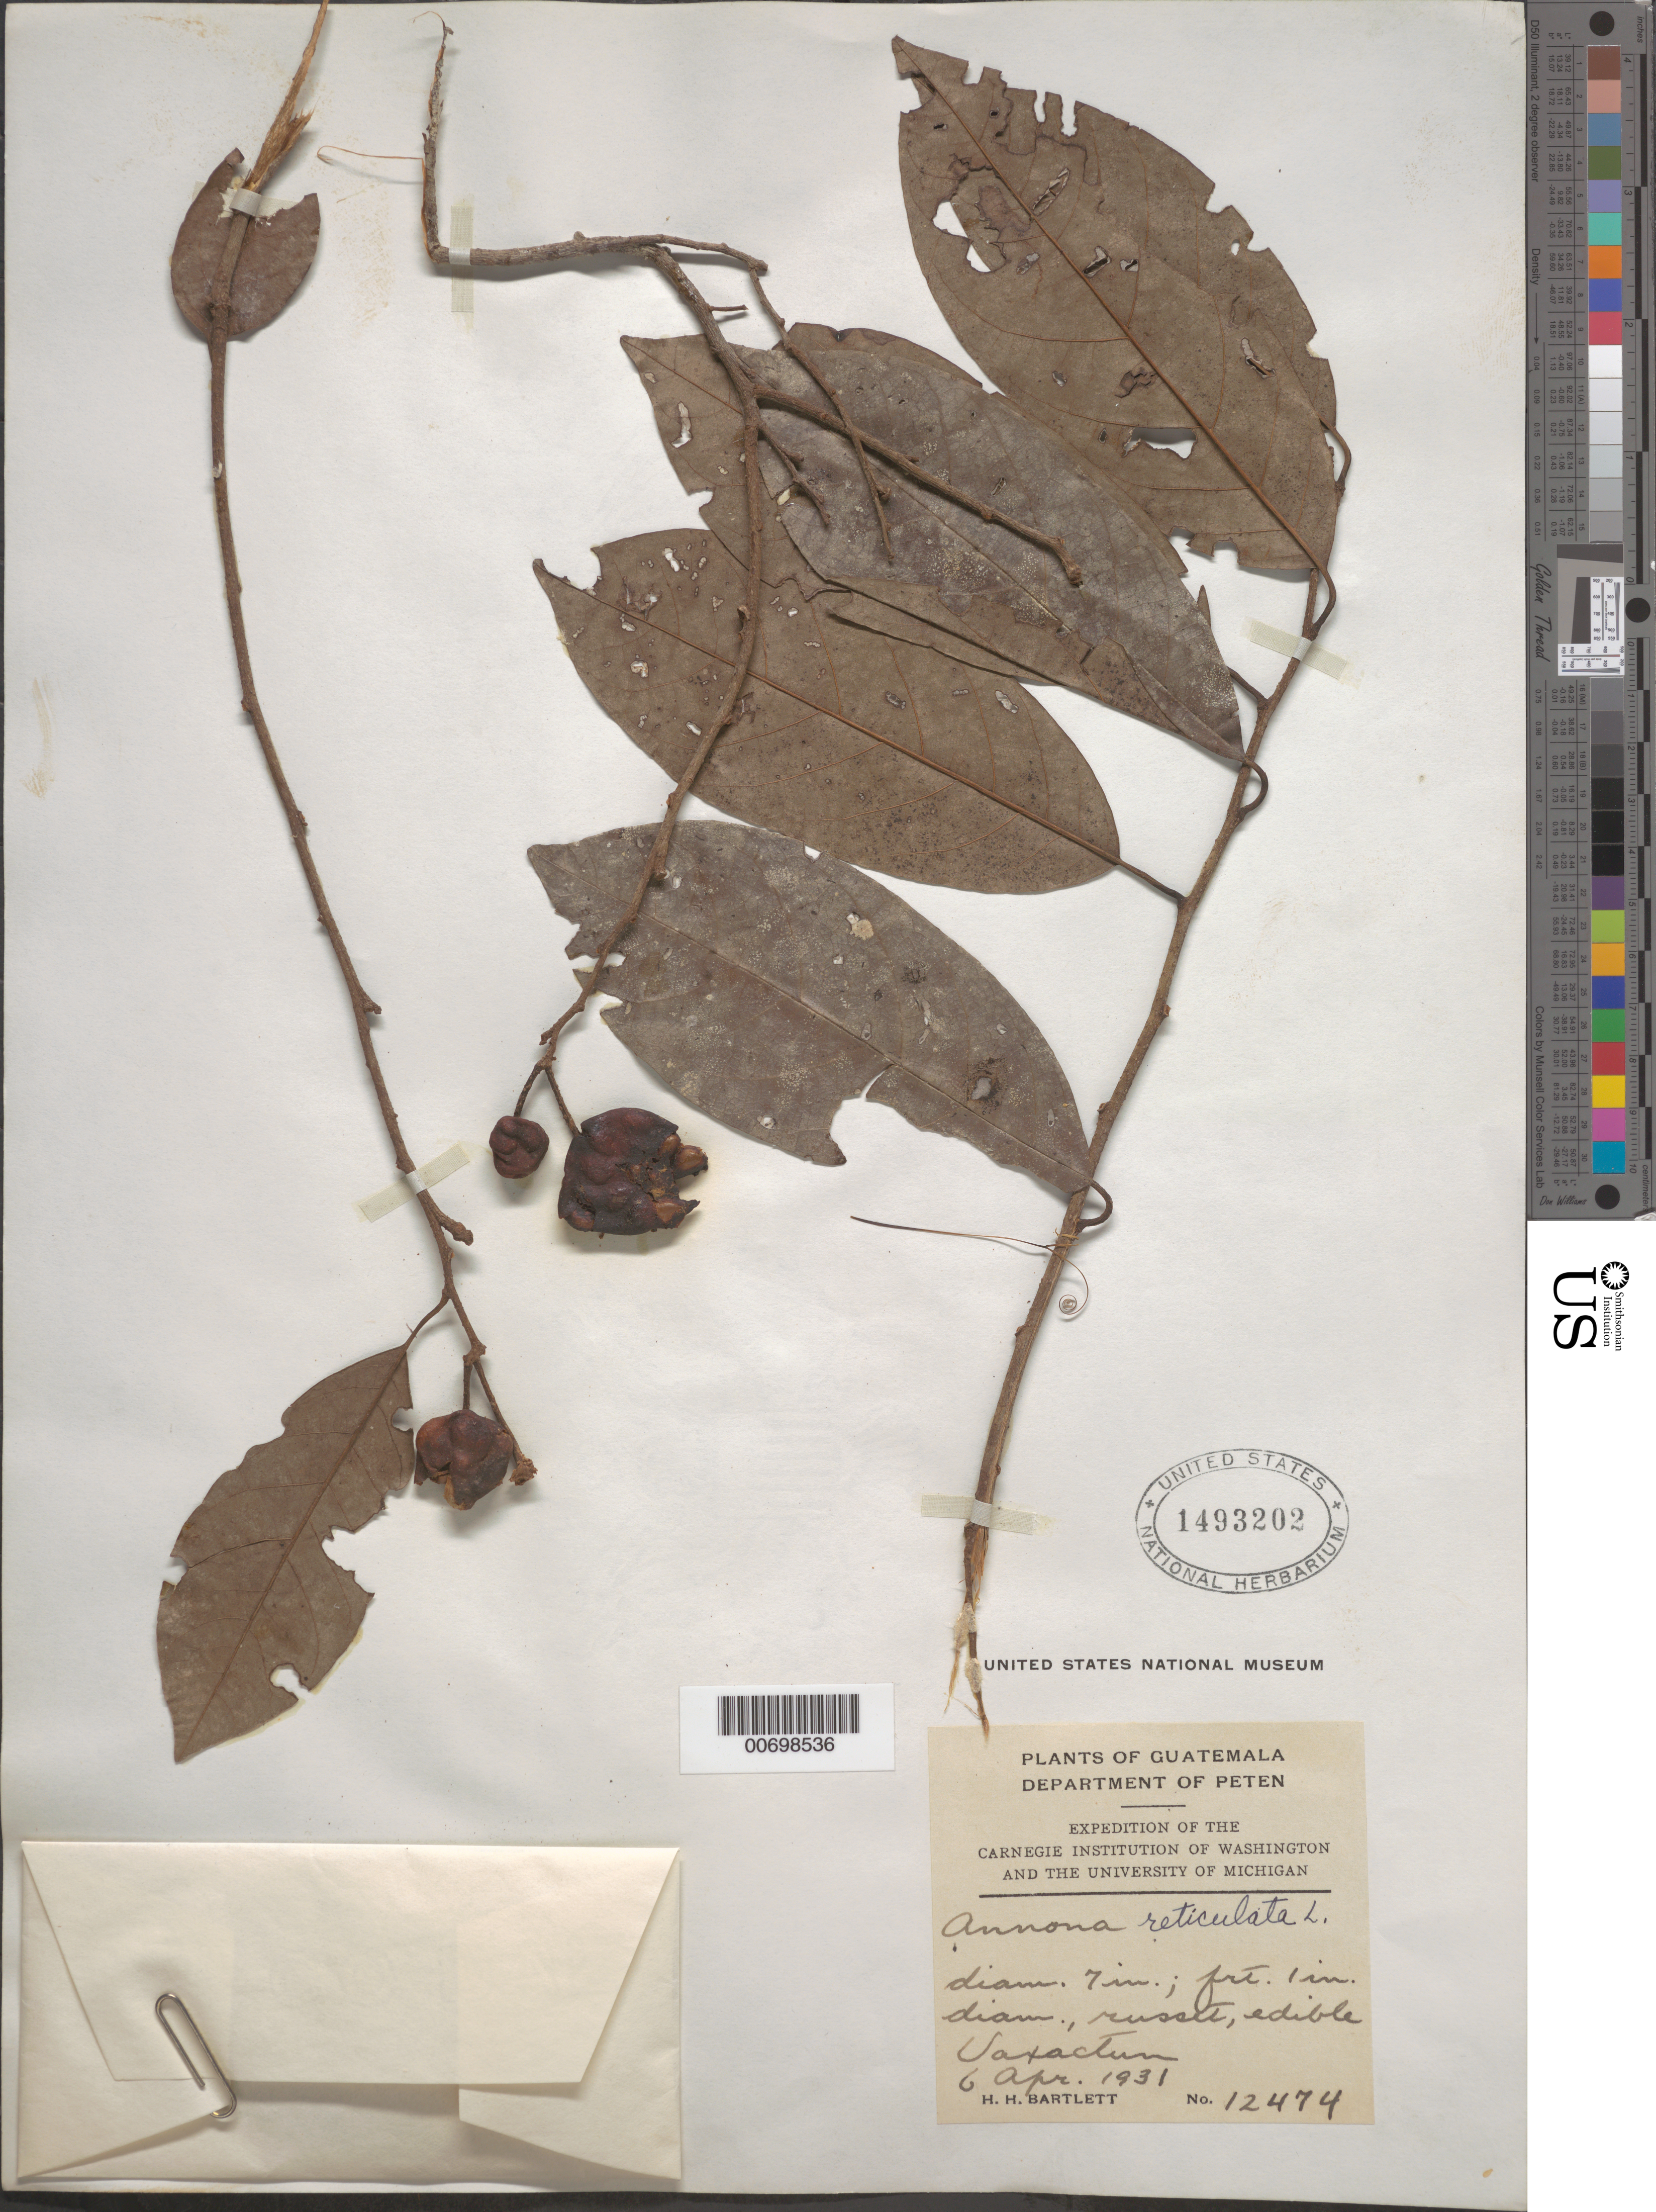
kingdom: Plantae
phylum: Tracheophyta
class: Magnoliopsida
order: Magnoliales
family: Annonaceae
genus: Annona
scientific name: Annona reticulata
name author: L.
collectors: H. H. Bartlett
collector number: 12474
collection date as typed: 04 Jun 1931 or 06 Apr 1931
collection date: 1931-04-06 or 1931-06-04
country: Guatemala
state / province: El Petén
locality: Uaxactun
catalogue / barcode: US 1493202